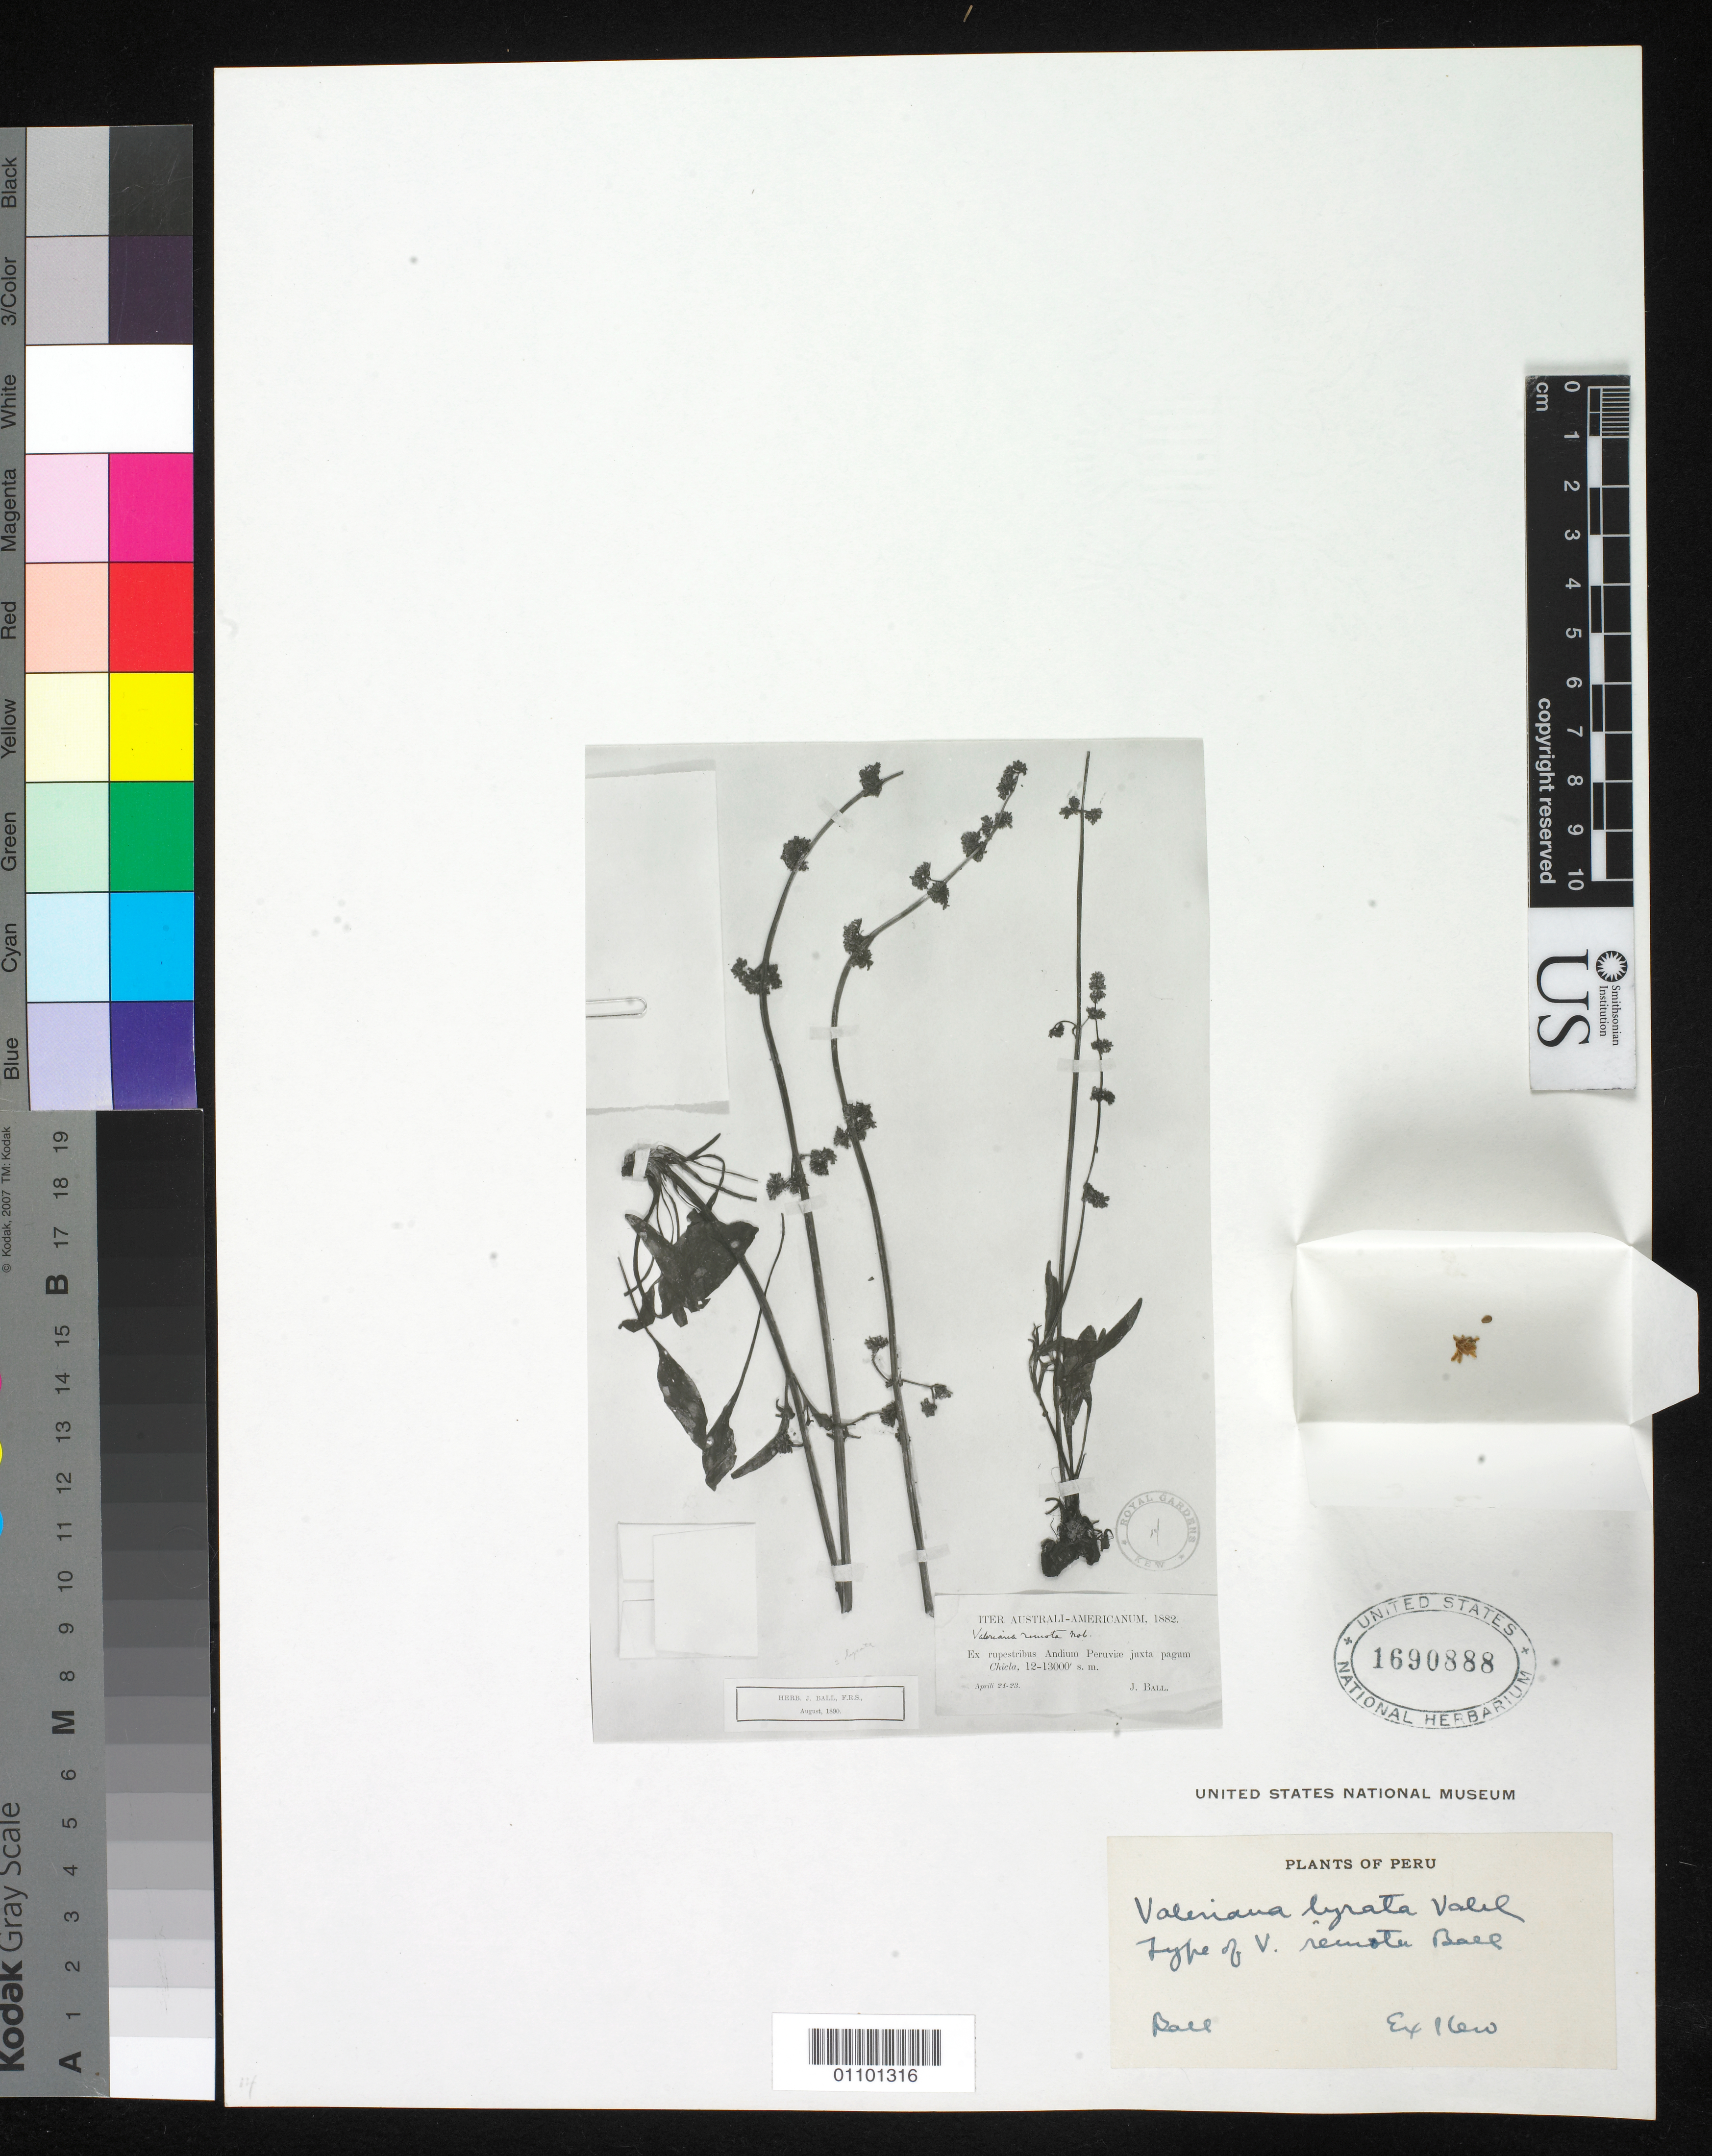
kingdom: Plantae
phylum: Tracheophyta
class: Magnoliopsida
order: Dipsacales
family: Caprifoliaceae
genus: Valeriana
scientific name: Valeriana remota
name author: Ball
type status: Type Collection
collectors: J. Ball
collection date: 1882-04-21/1882-04-23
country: Peru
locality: Ex rupestribus Andium Peruviae juxta pagum Chicla.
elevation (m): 3658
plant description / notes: Fragments and photo from Kew herbarium.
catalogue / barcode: US 1690888